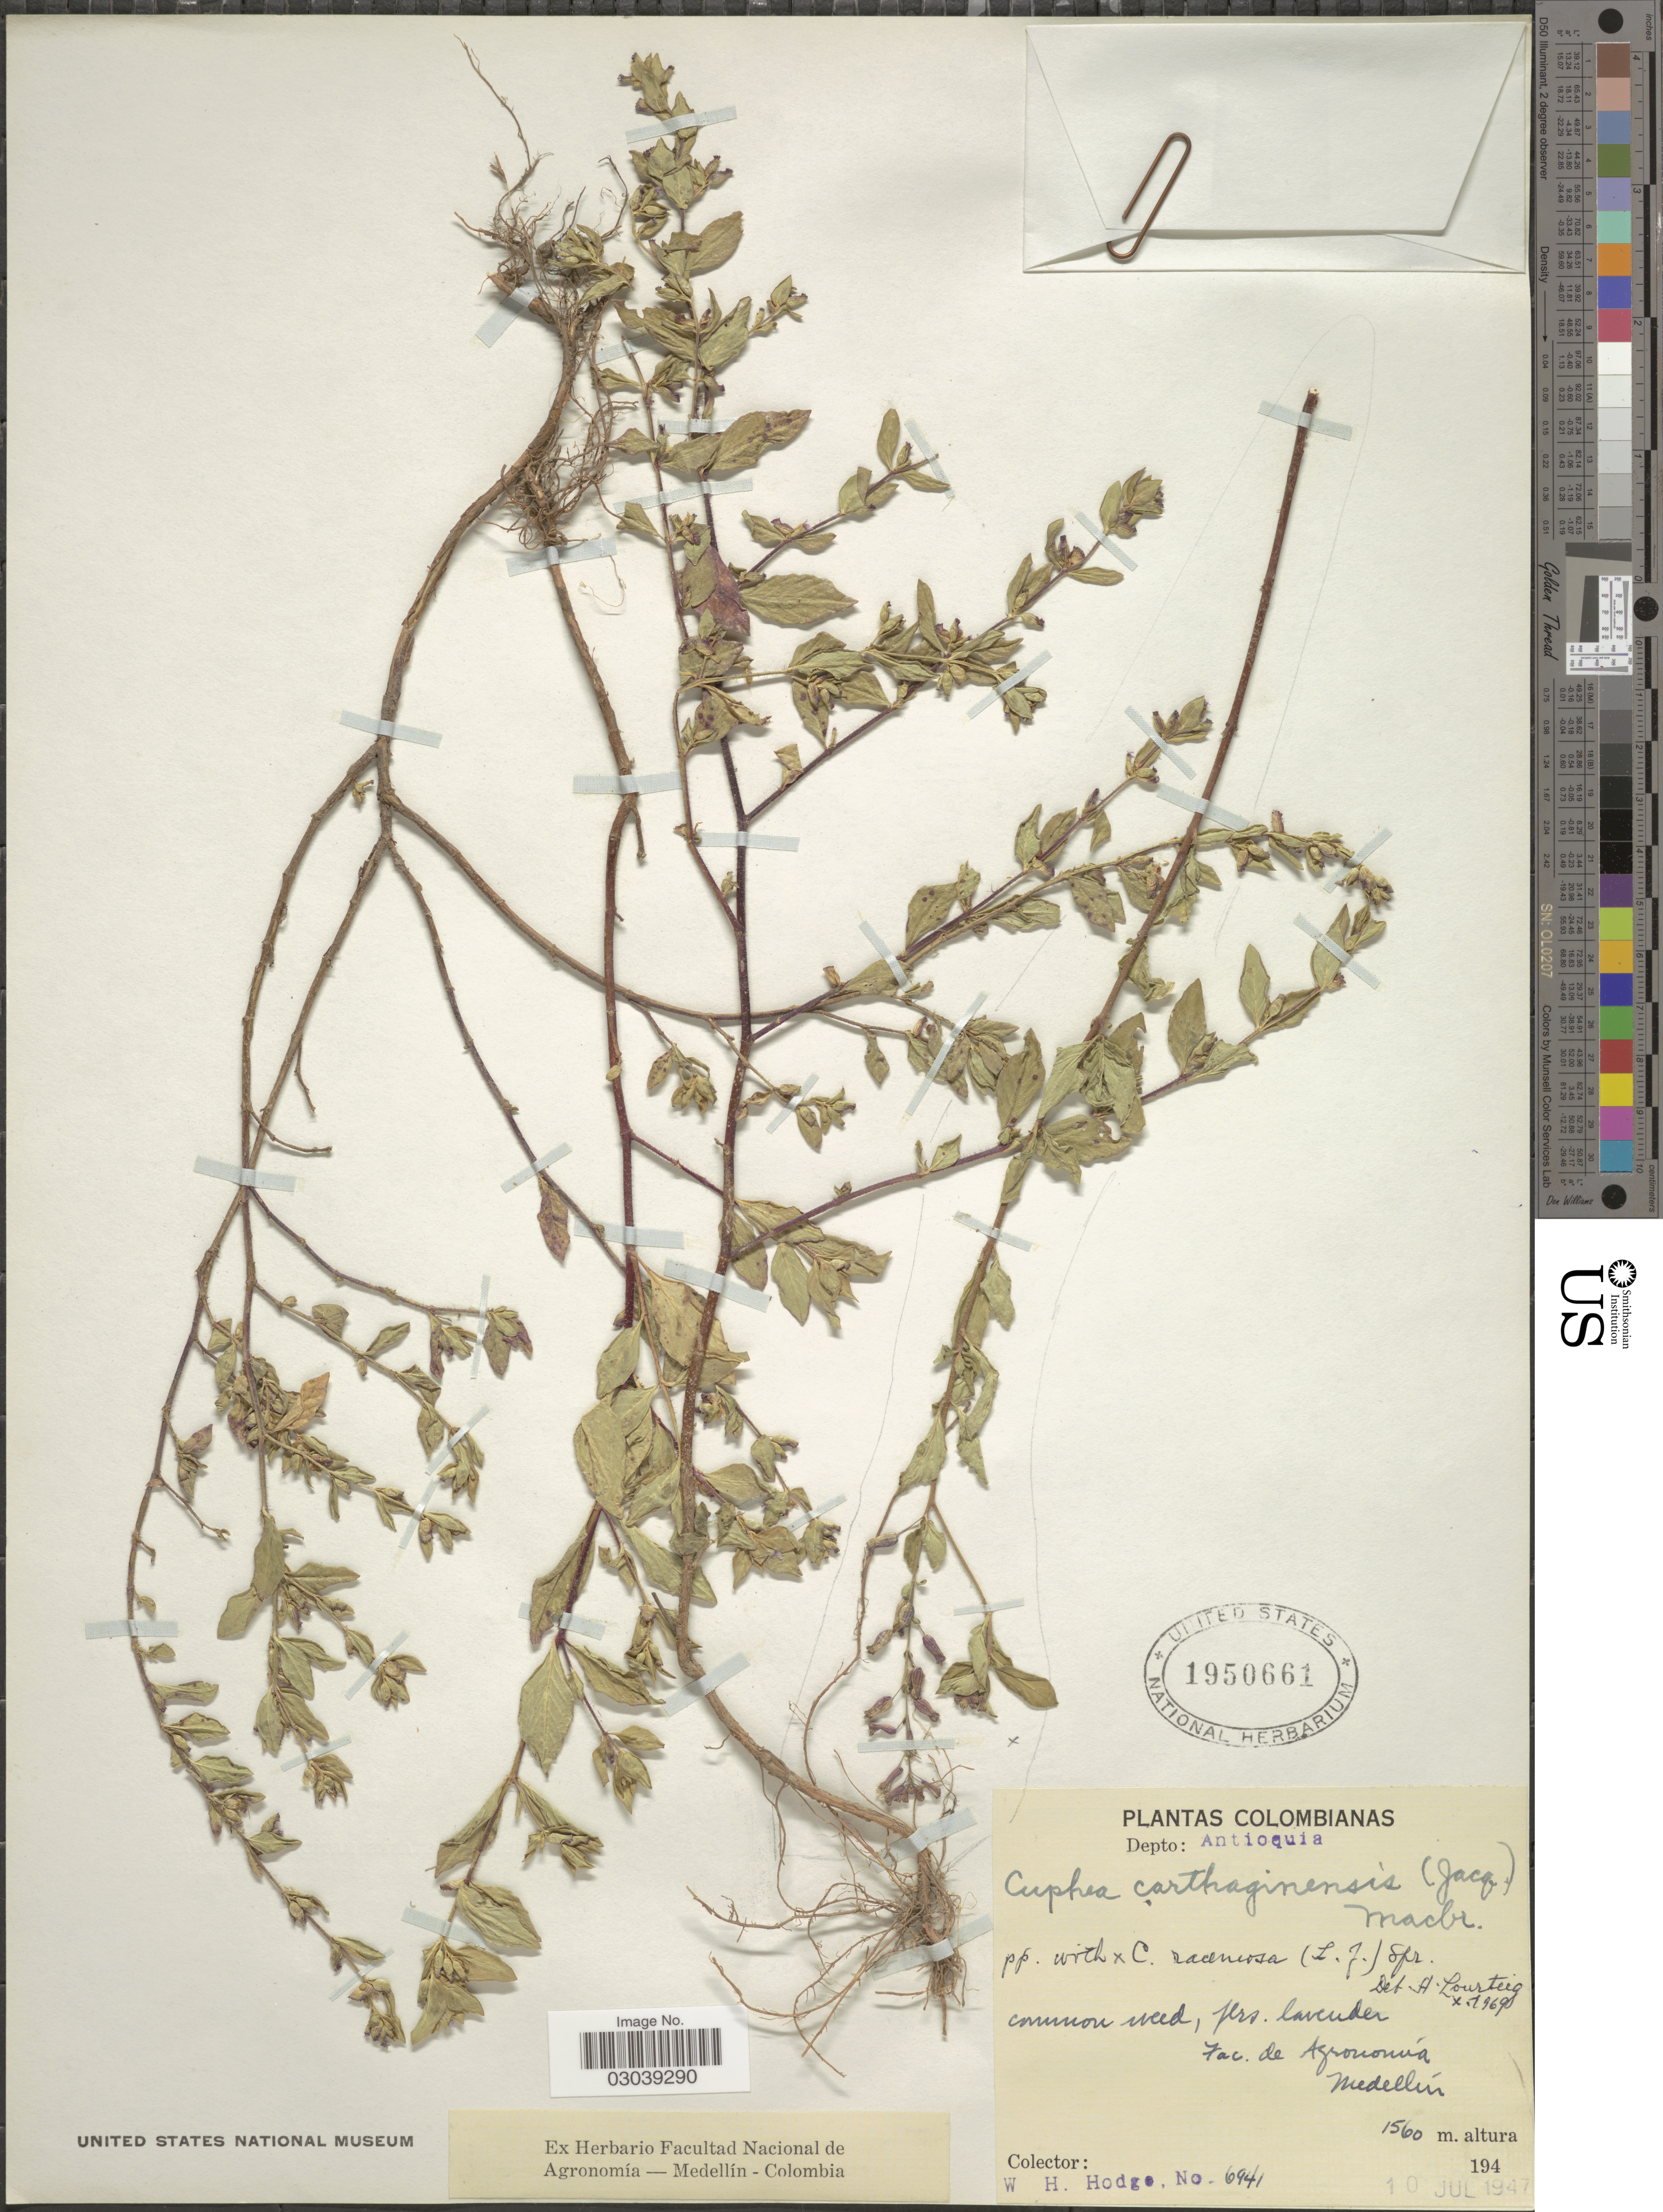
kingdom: Plantae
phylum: Tracheophyta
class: Magnoliopsida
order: Myrtales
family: Lythraceae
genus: Cuphea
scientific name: Cuphea carthagenensis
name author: (Jacq.) J.F. Macbr.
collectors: W. Hodge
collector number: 6941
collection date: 1947-07-10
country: Colombia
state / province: Antioquia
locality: Depto: Antioquia. Fac. de Agronomía Medellín.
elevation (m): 1560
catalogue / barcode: US 1950661